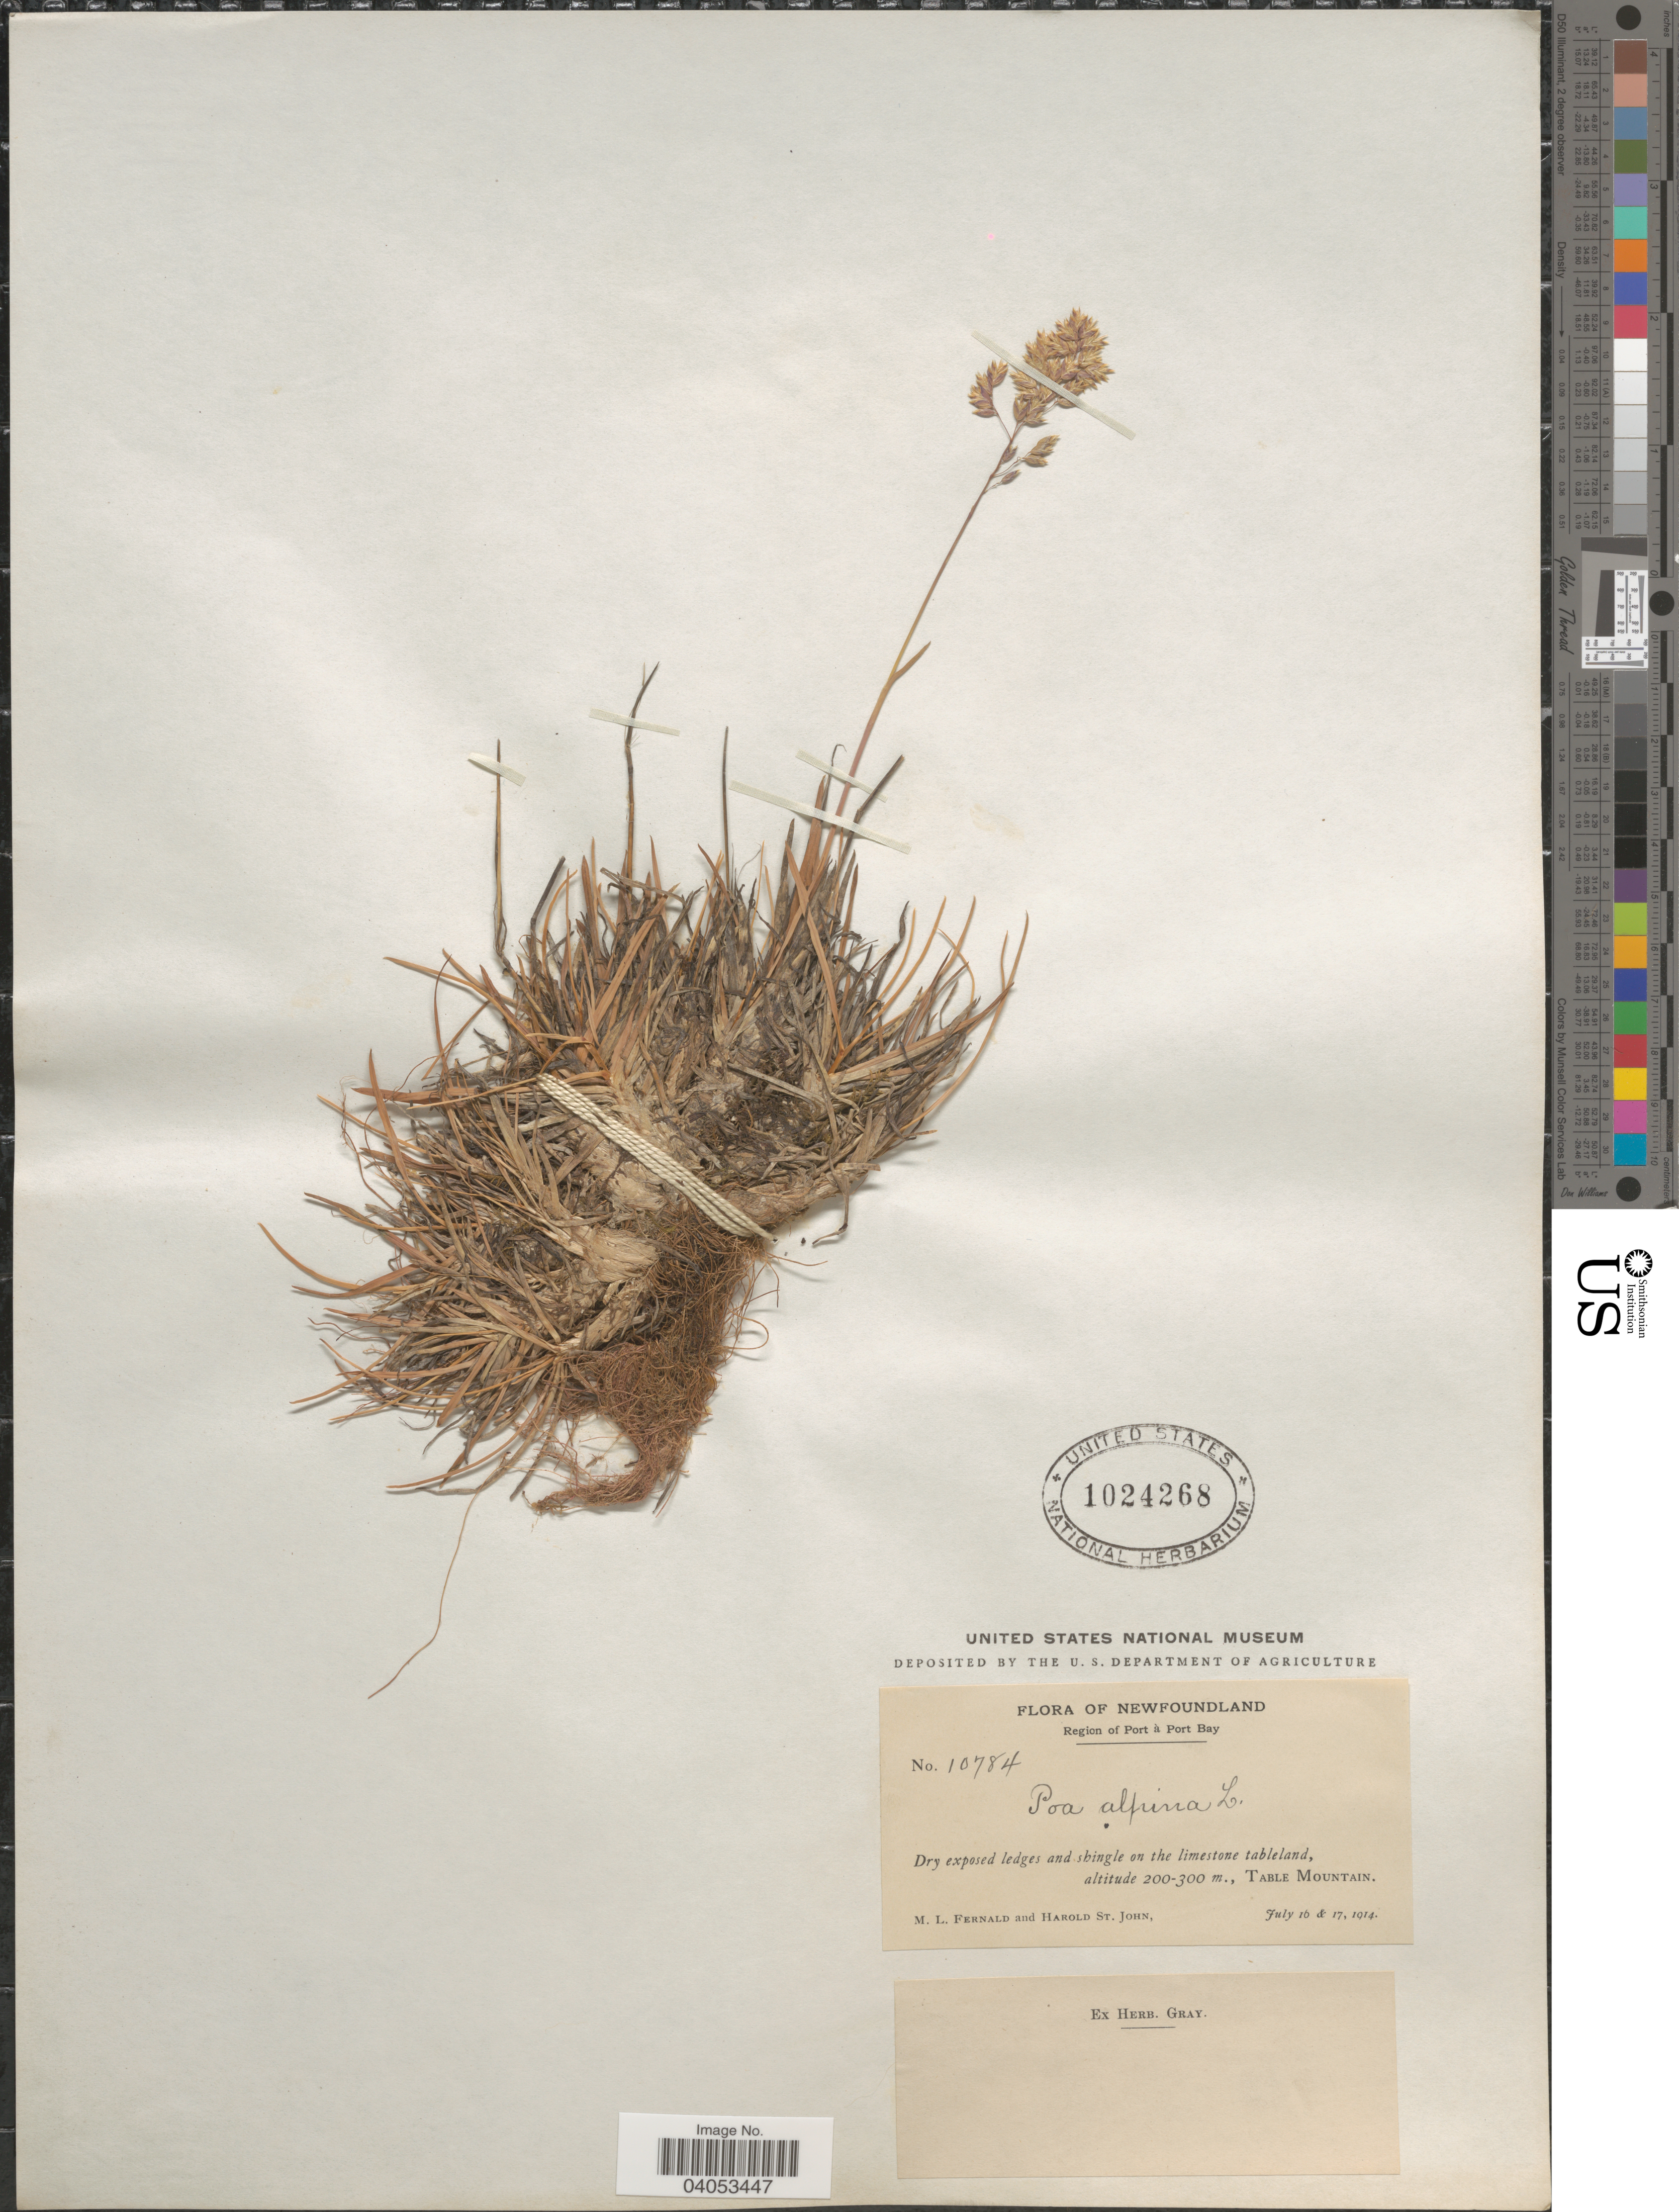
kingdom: Plantae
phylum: Tracheophyta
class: Liliopsida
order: Poales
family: Poaceae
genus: Poa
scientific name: Poa alpina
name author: L.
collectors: M. L. Fernald & H. St. John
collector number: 10784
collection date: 1914-07-16/1914-07-17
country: Canada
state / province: Newfoundland and Labrador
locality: Region of Port à Port Bay. Table Mountain.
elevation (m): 200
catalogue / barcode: US 1024268